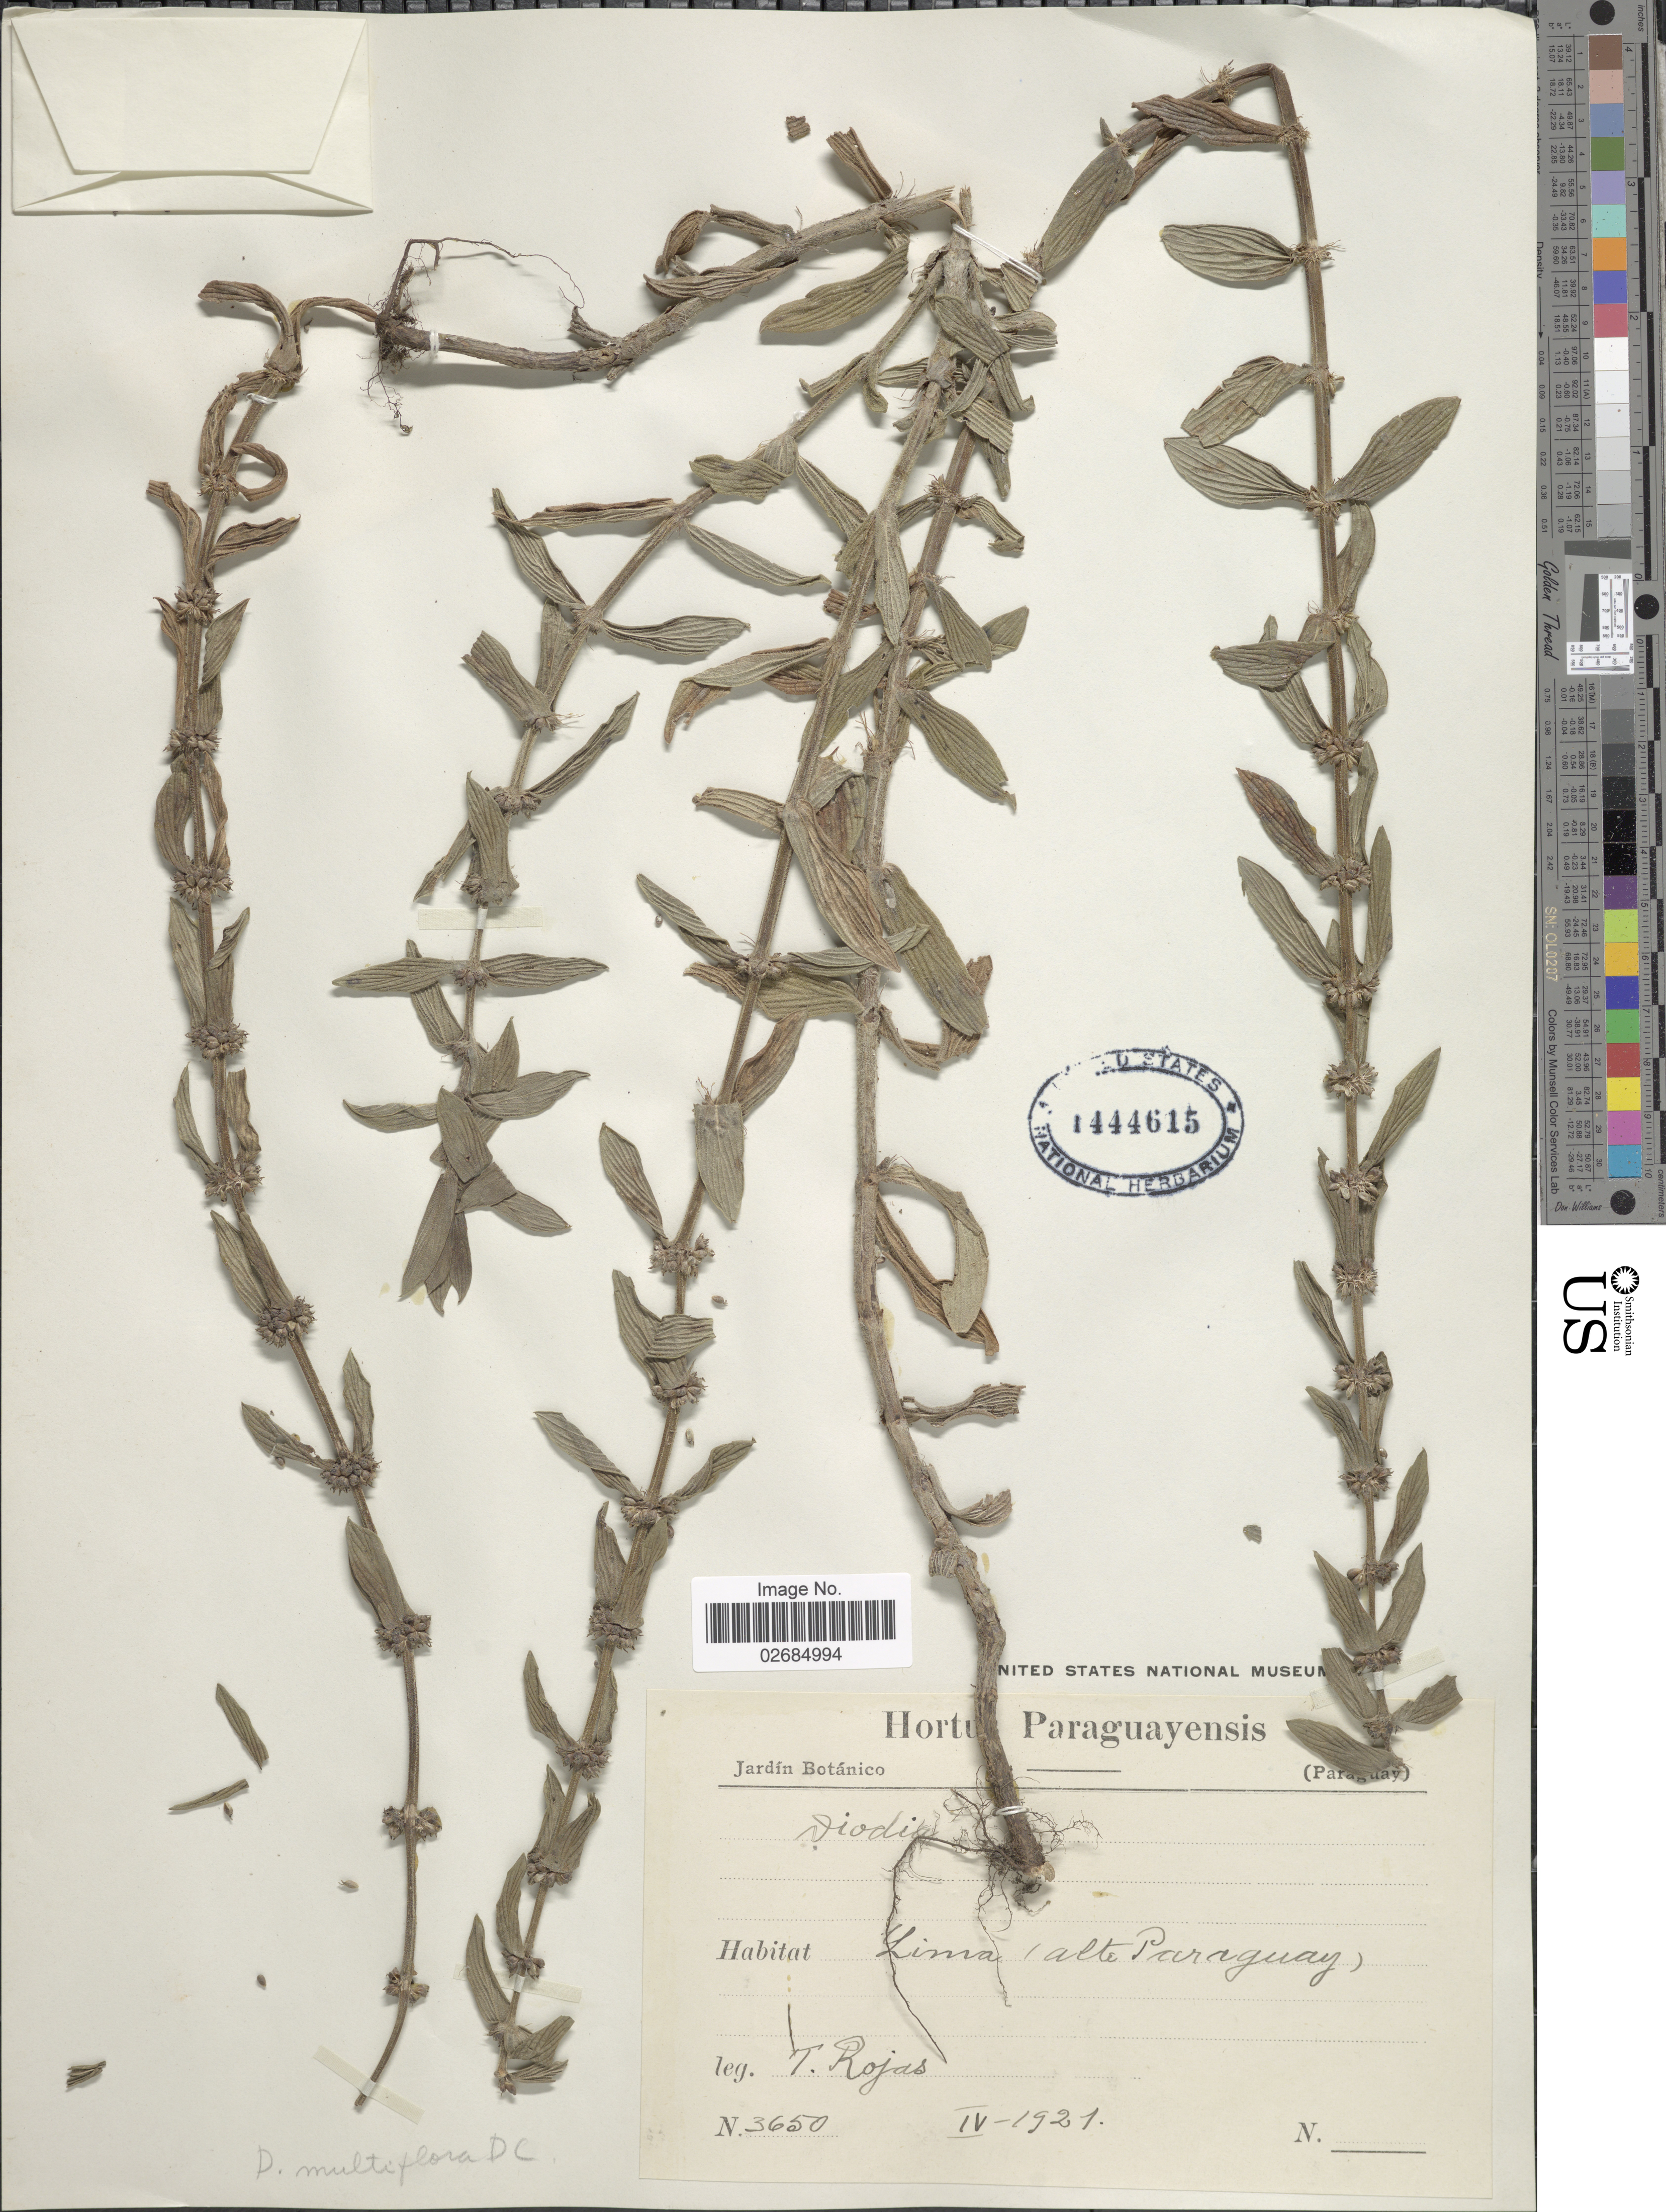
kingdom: Plantae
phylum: Tracheophyta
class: Magnoliopsida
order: Gentianales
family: Rubiaceae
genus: Diodia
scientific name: Diodia multiflora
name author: DC.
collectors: T. Rojas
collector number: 3650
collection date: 1921-04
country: Paraguay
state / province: Alto Paraguay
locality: Lima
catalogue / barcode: US 1444615